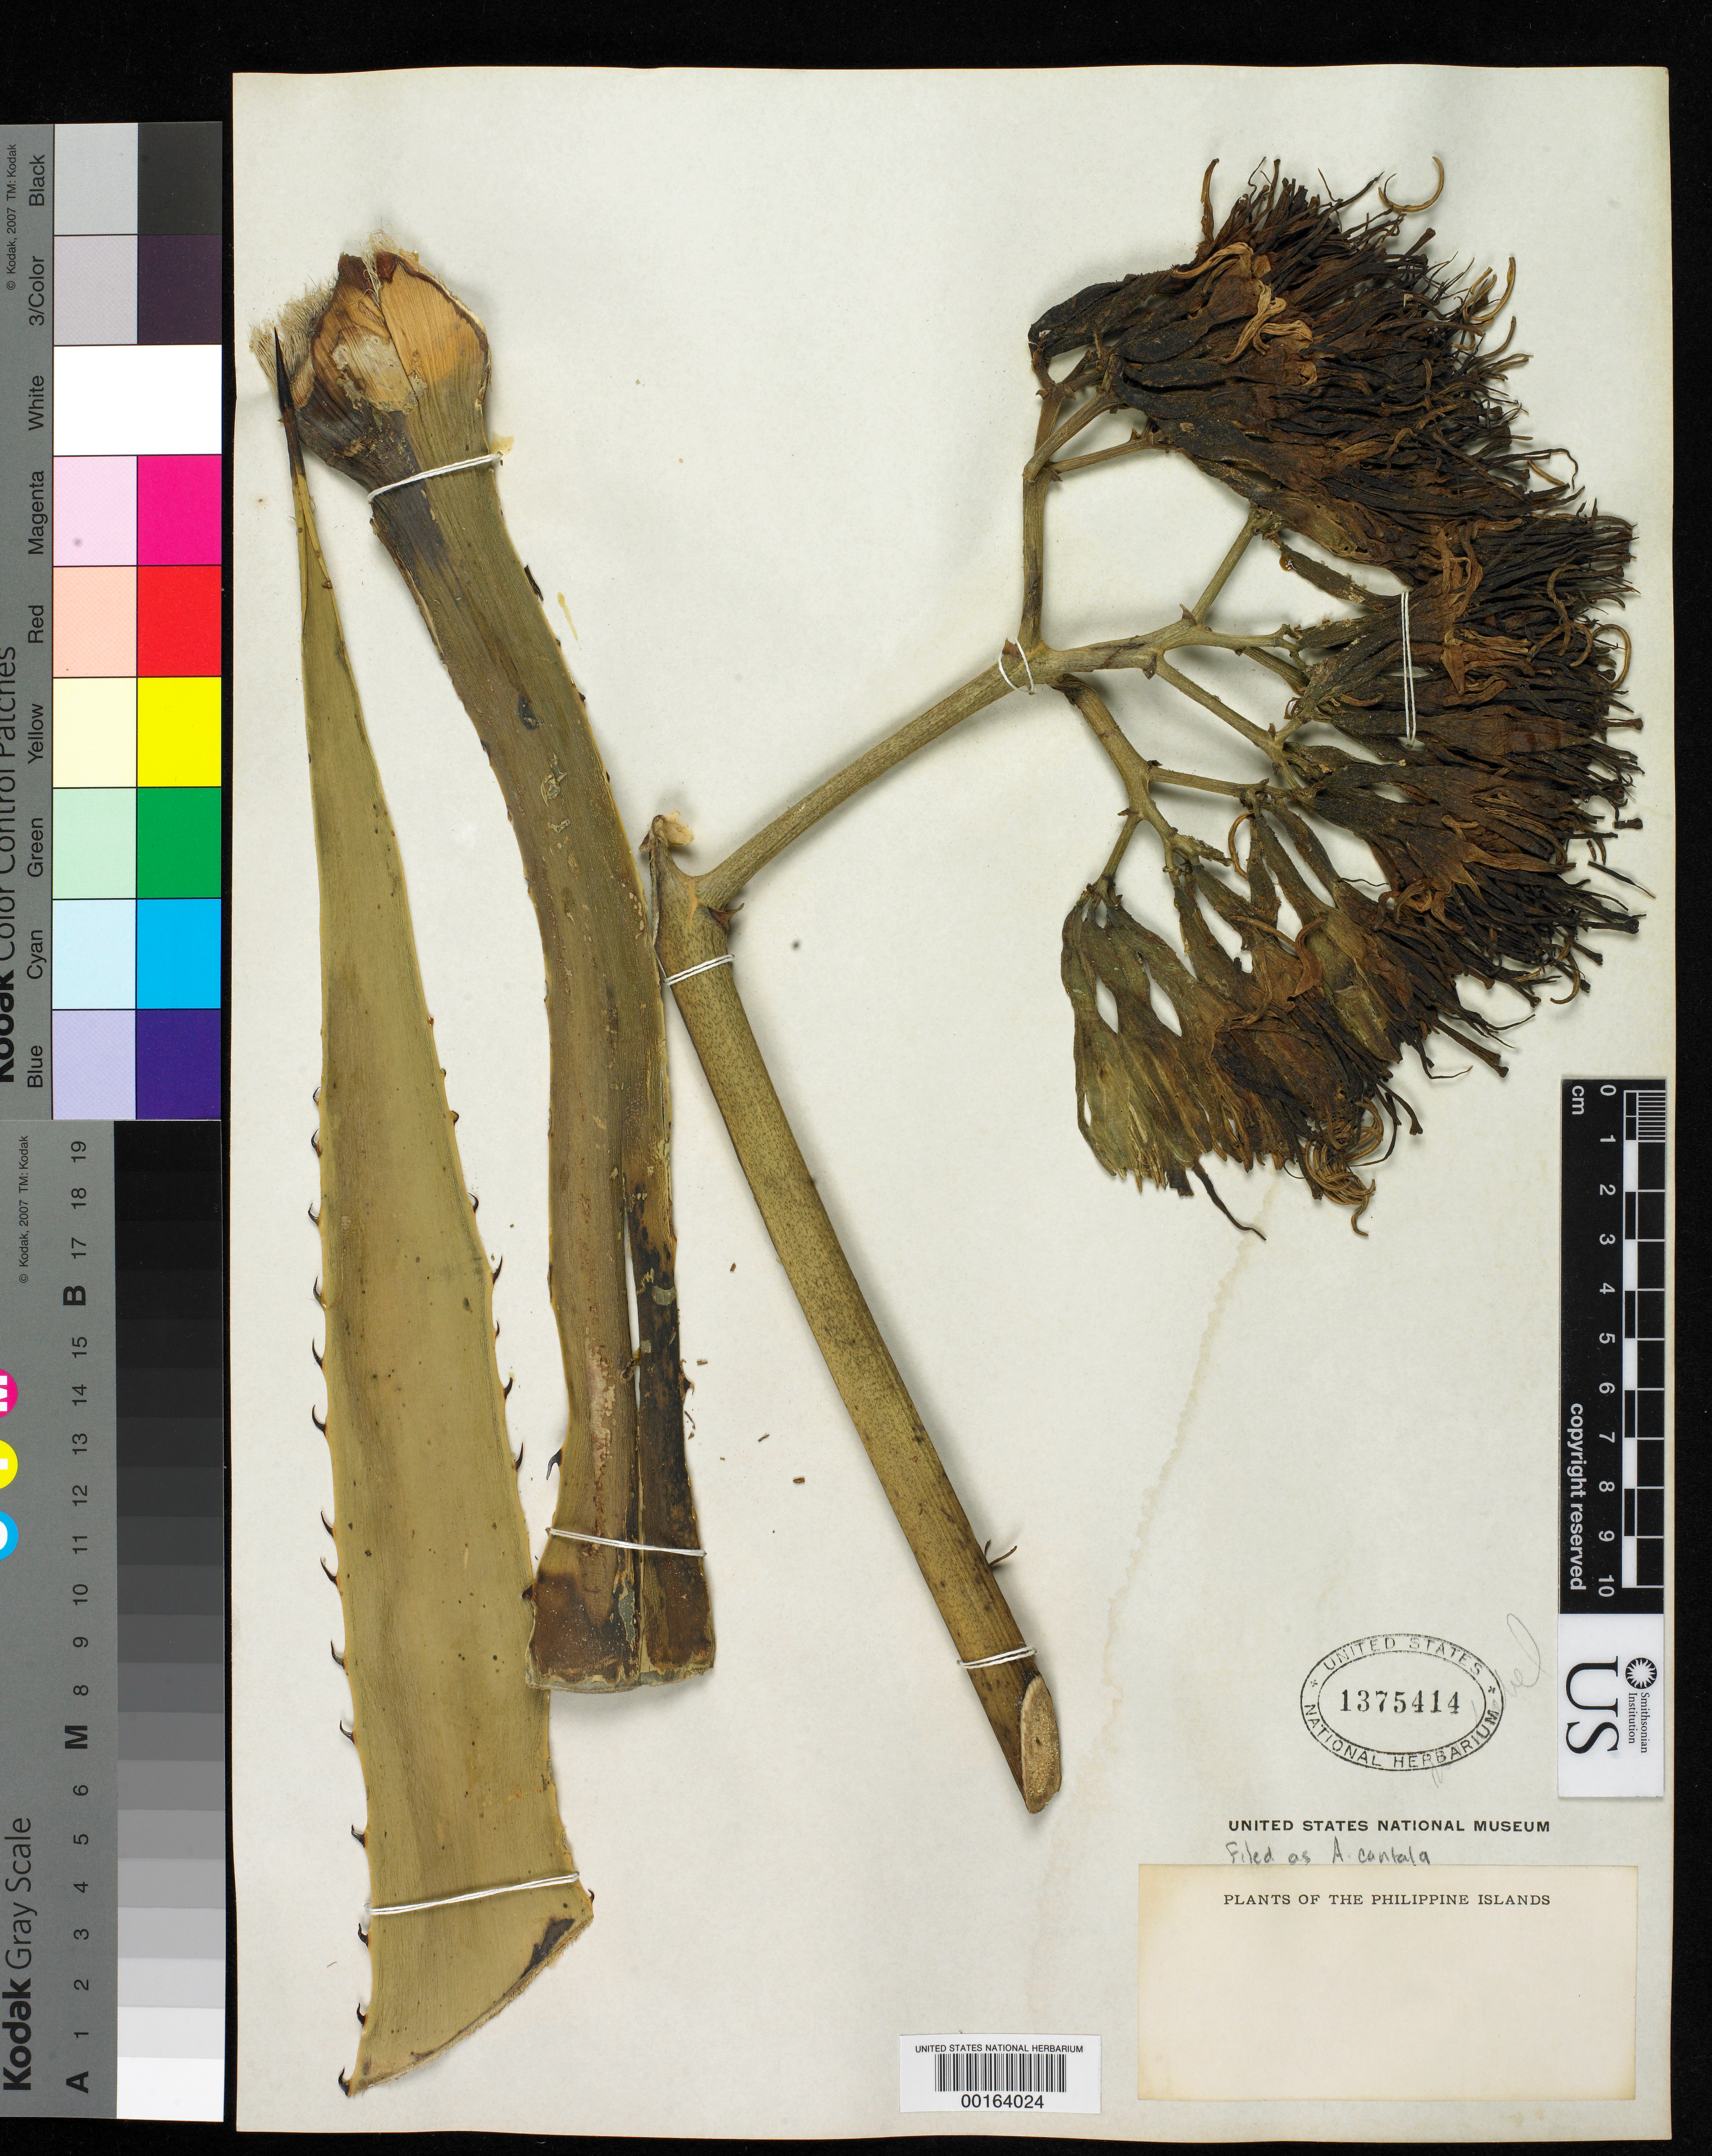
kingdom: Plantae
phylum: Tracheophyta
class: Liliopsida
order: Asparagales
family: Asparagaceae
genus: Agave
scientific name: Agave cantala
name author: (Haw.) Roxb. ex Salm-Dyck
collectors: J. V. Santos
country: Philippines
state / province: Muslim Mindanao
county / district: Sulu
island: Cagayan Sulu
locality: Roadside, Lupa Pula, SW side of Cagayan de Sulu I.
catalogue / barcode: US 1375414